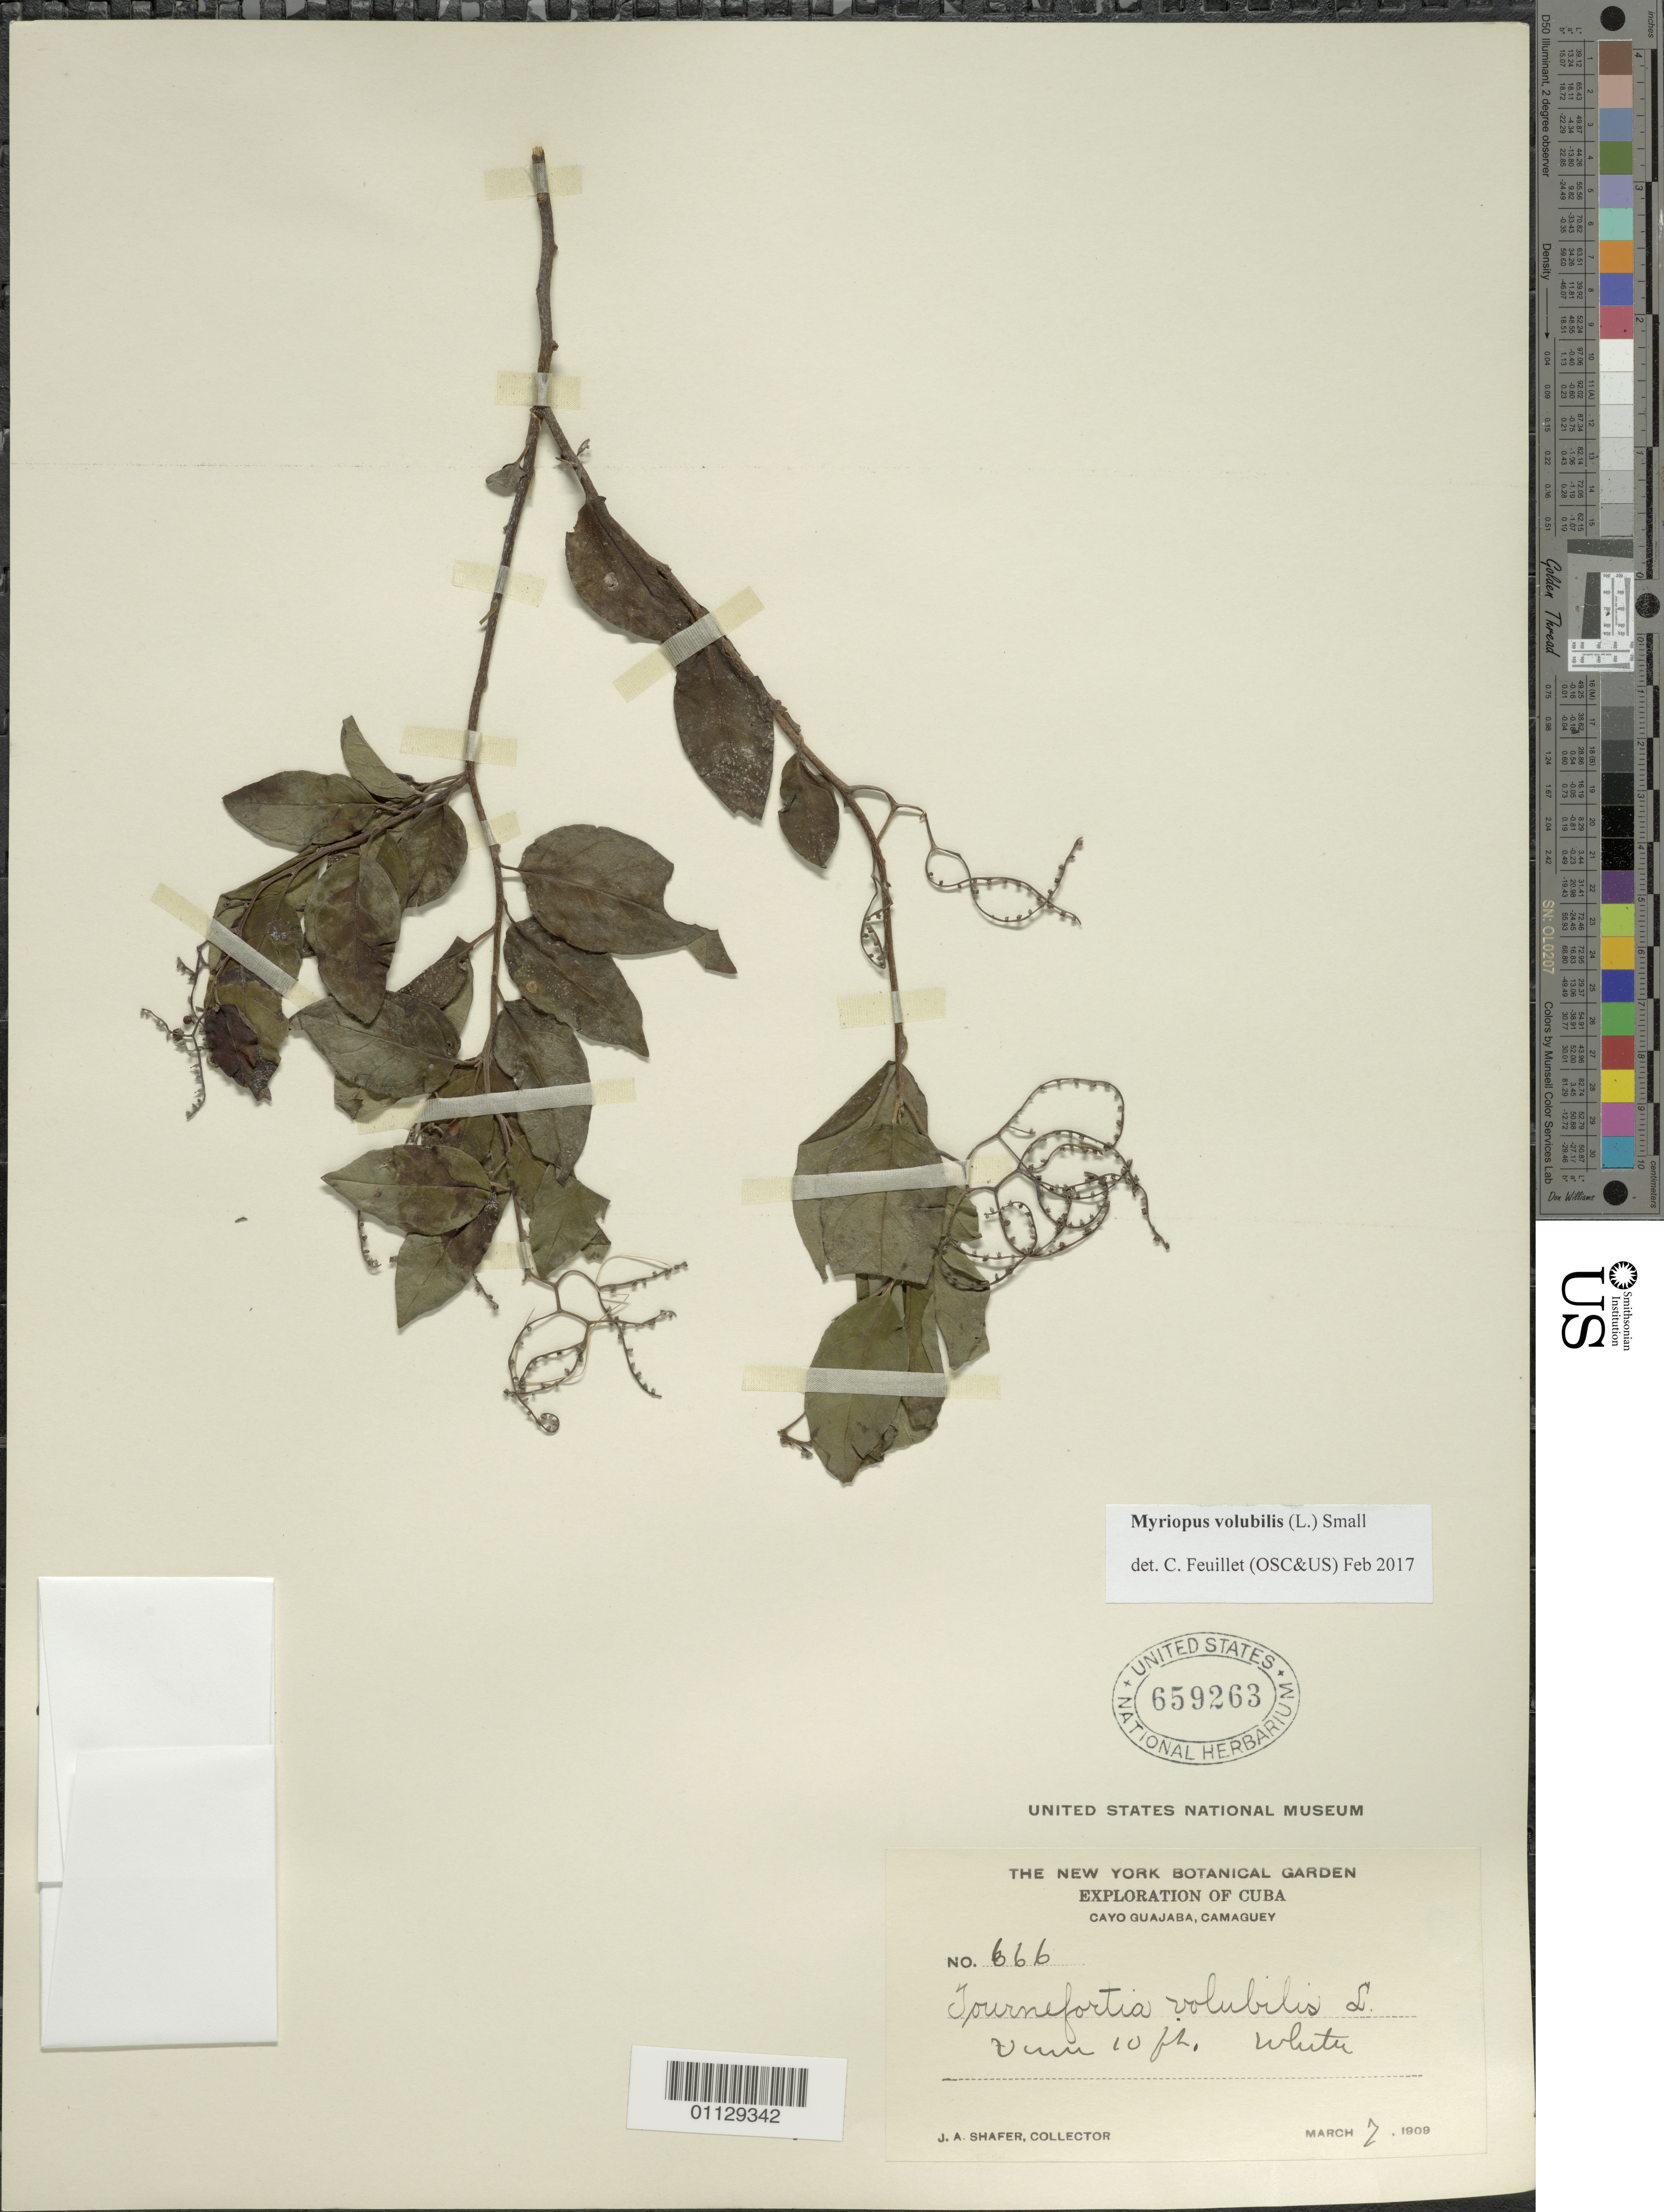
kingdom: Plantae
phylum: Tracheophyta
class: Magnoliopsida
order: Boraginales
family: Heliotropiaceae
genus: Myriopus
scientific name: Myriopus volubilis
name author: (L.) Small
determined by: Feuillet, C.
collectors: J. A. Shafer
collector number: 666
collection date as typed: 07 Mar 1909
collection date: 1909-03-07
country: Cuba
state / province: Camagüey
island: Cuba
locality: Cayo Guajaba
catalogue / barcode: US 659263